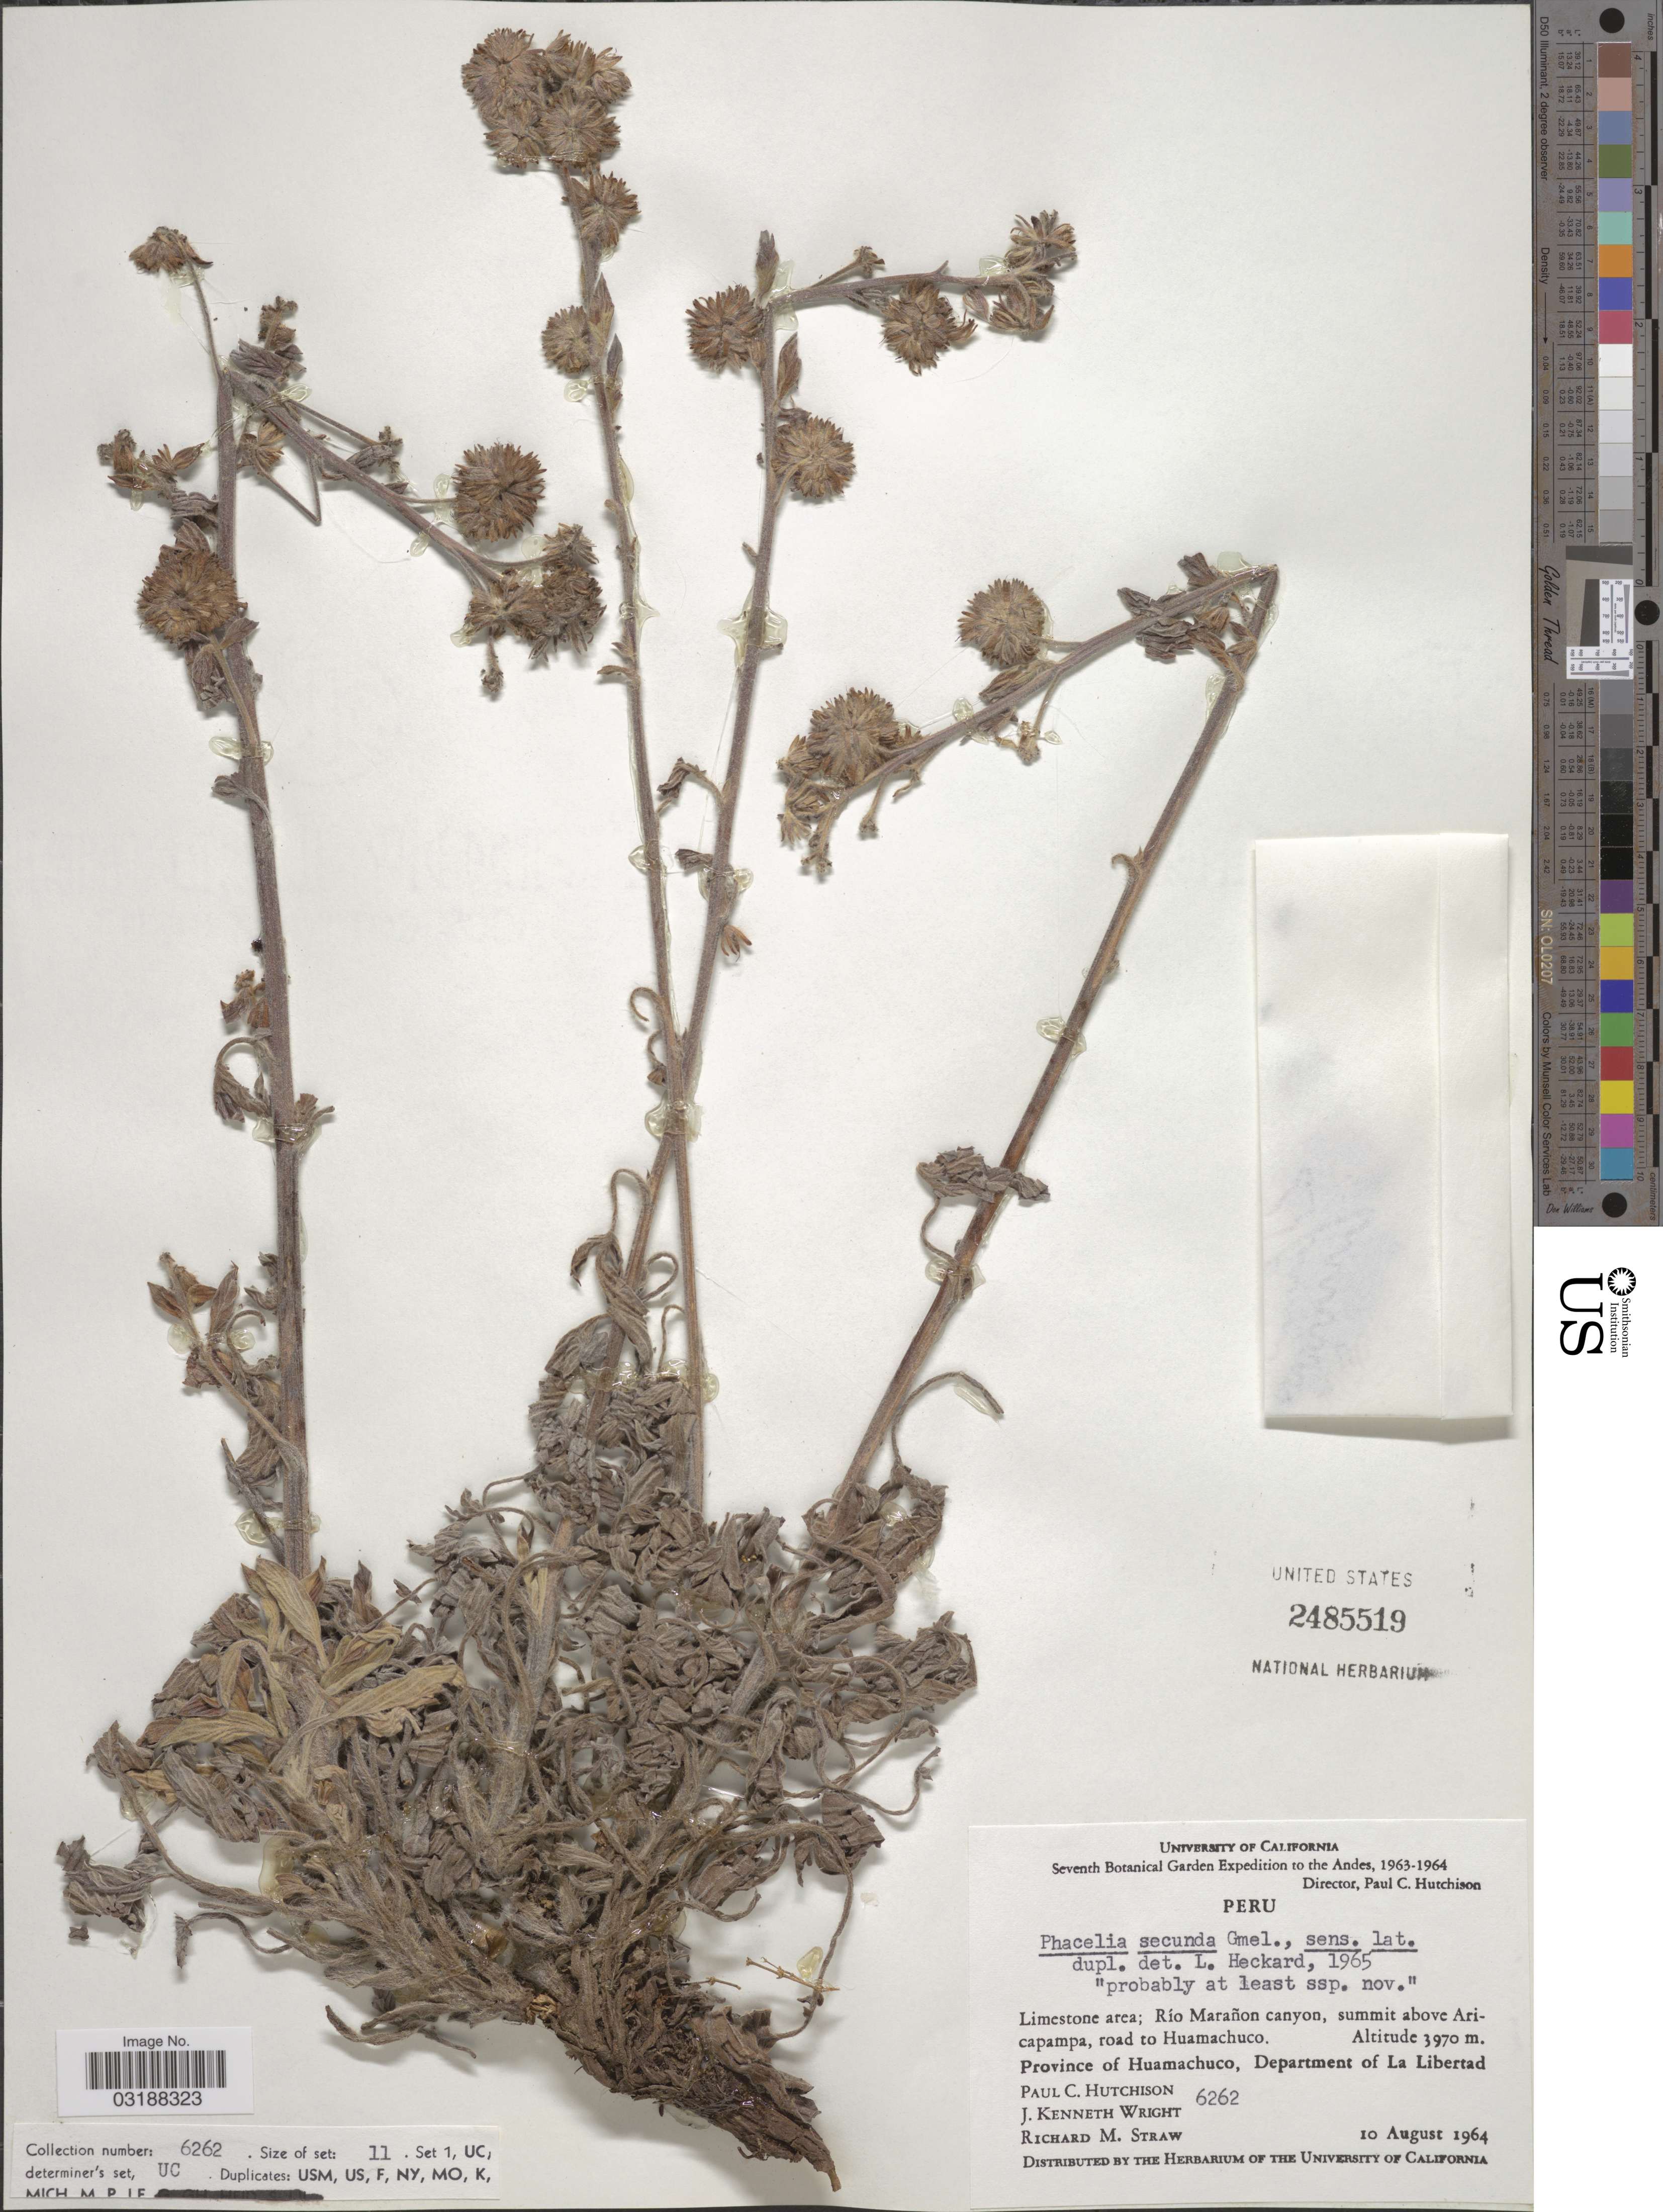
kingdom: Plantae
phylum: Tracheophyta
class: Magnoliopsida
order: Boraginales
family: Hydrophyllaceae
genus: Phacelia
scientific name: Phacelia secunda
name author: J.F. Gmel.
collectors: P. C. Hutchison, J. K. Wright & R. M. Straw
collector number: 6262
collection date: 1964-08-10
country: Peru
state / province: La Libertad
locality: Andes. Limestone area: Río Marañon canyon, summit above Aricapampa, road to Huamachuco. Province of Huamachuco, Department of La Libertad.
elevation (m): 3970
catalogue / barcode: US 2485519